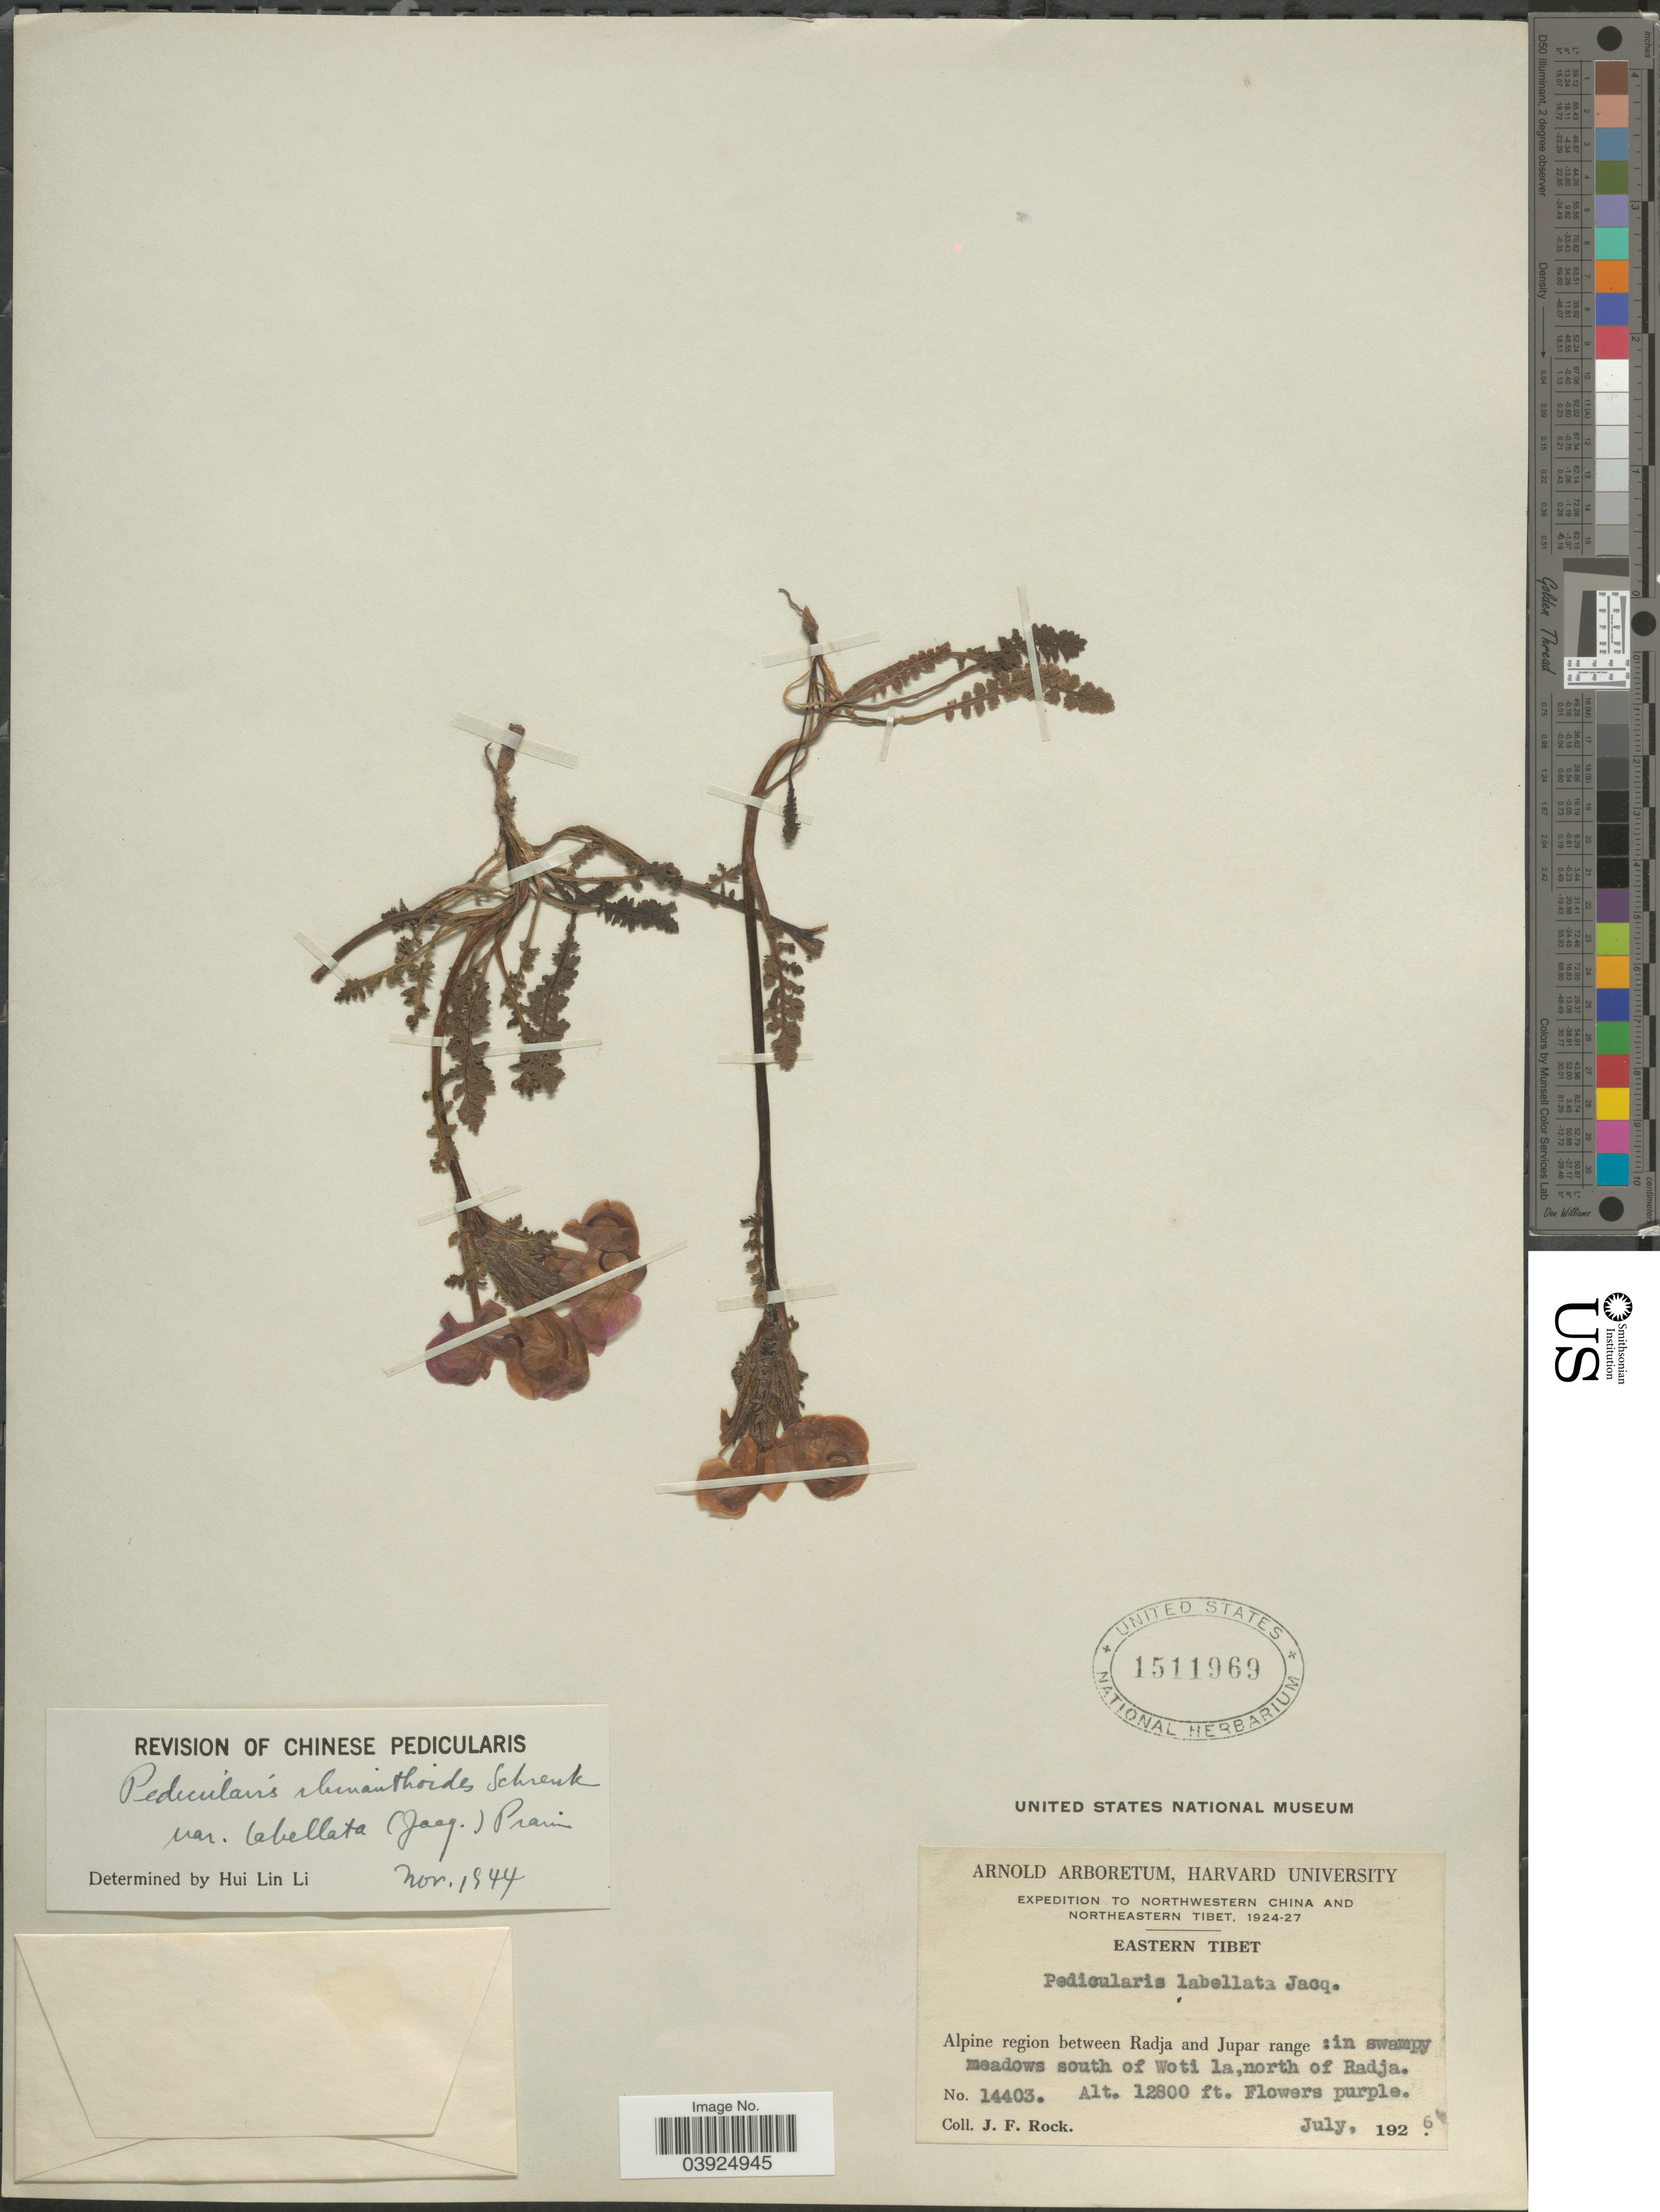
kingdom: Plantae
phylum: Tracheophyta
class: Magnoliopsida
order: Lamiales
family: Orobanchaceae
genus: Pedicularis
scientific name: Pedicularis rhinanthoides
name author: Schrenk ex Fisch. & C.A. Mey.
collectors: J. Rock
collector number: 14403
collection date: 1926-07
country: China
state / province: Xizang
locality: Northeastern Tibet. Eastern Tibet. Alpine region between Radja and Jupar range: in swampy meadows south of Woti la, north of Radja.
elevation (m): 3901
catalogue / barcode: US 1511969